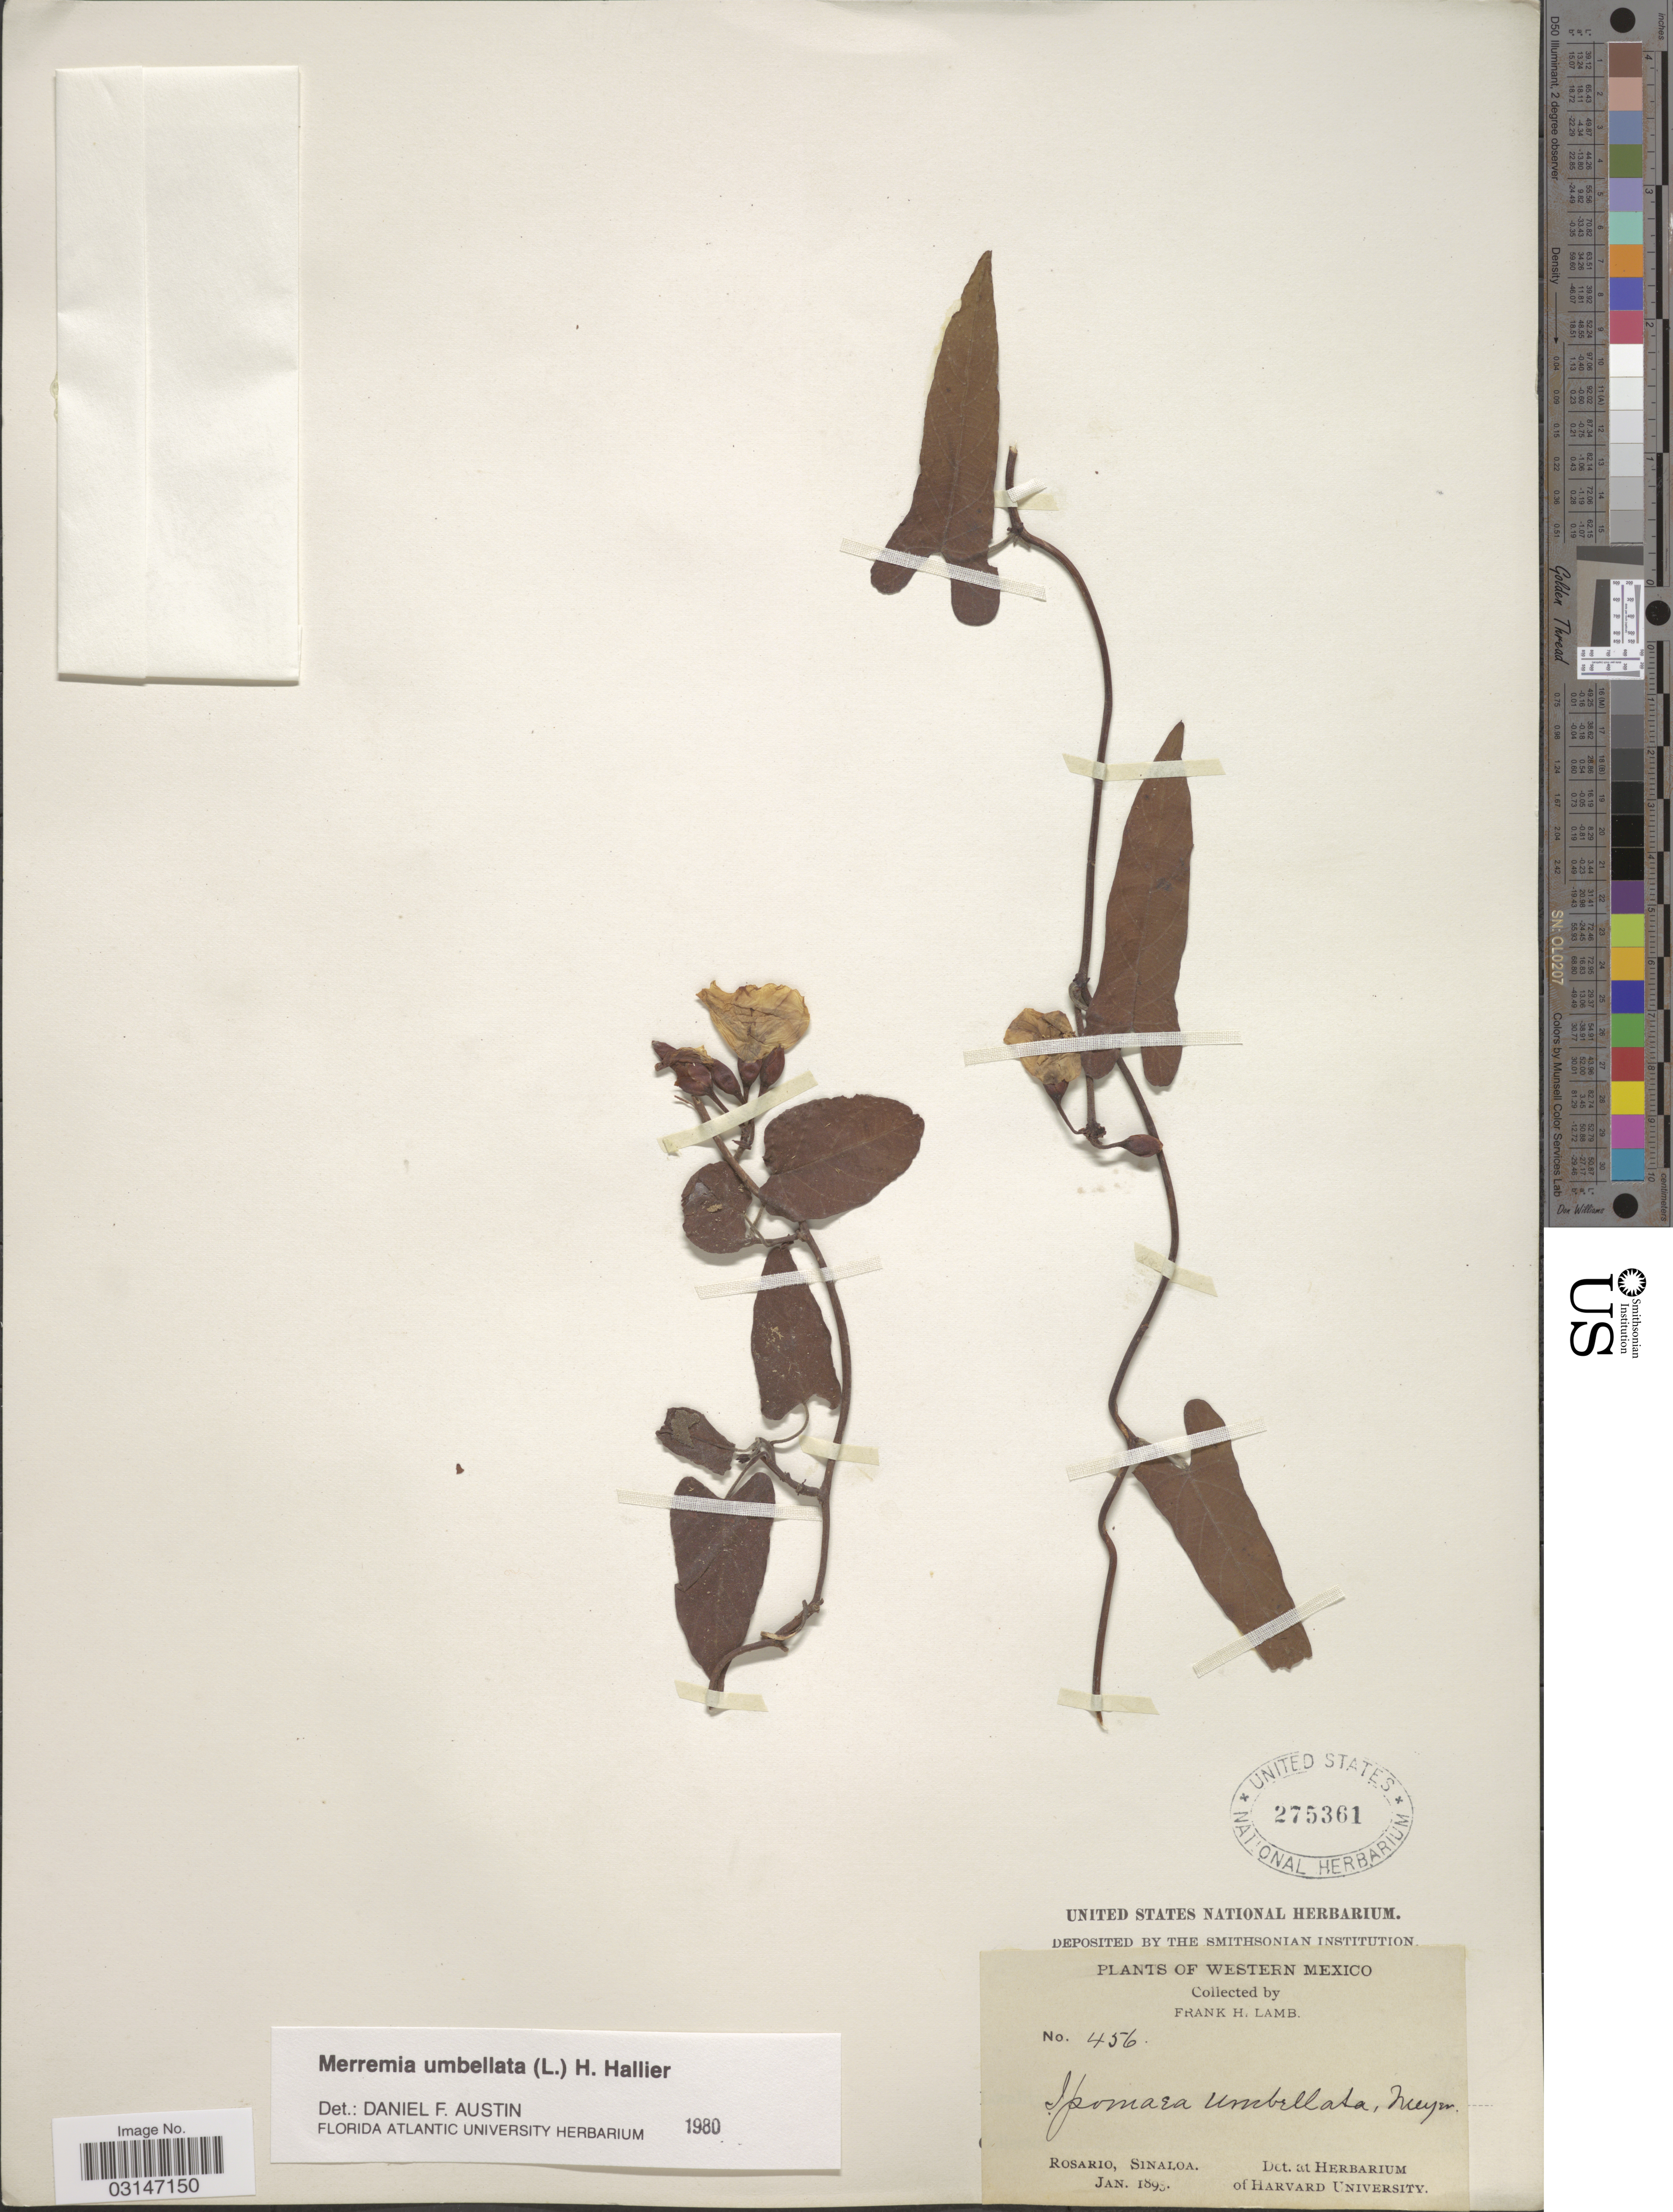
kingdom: Plantae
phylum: Tracheophyta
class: Magnoliopsida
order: Solanales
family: Convolvulaceae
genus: Camonea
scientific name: Camonea umbellata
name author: (L.) A. R. Simões & Staples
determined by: Strong, Mark T., (BOT), Smithsonian Institution - National Museum of Natural History (UNITED STATES)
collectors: F. H. Lamb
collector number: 456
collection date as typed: Jan 1895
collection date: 1893-01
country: Mexico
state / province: Sinaloa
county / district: Rosario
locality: El Rosario.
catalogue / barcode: US 275361